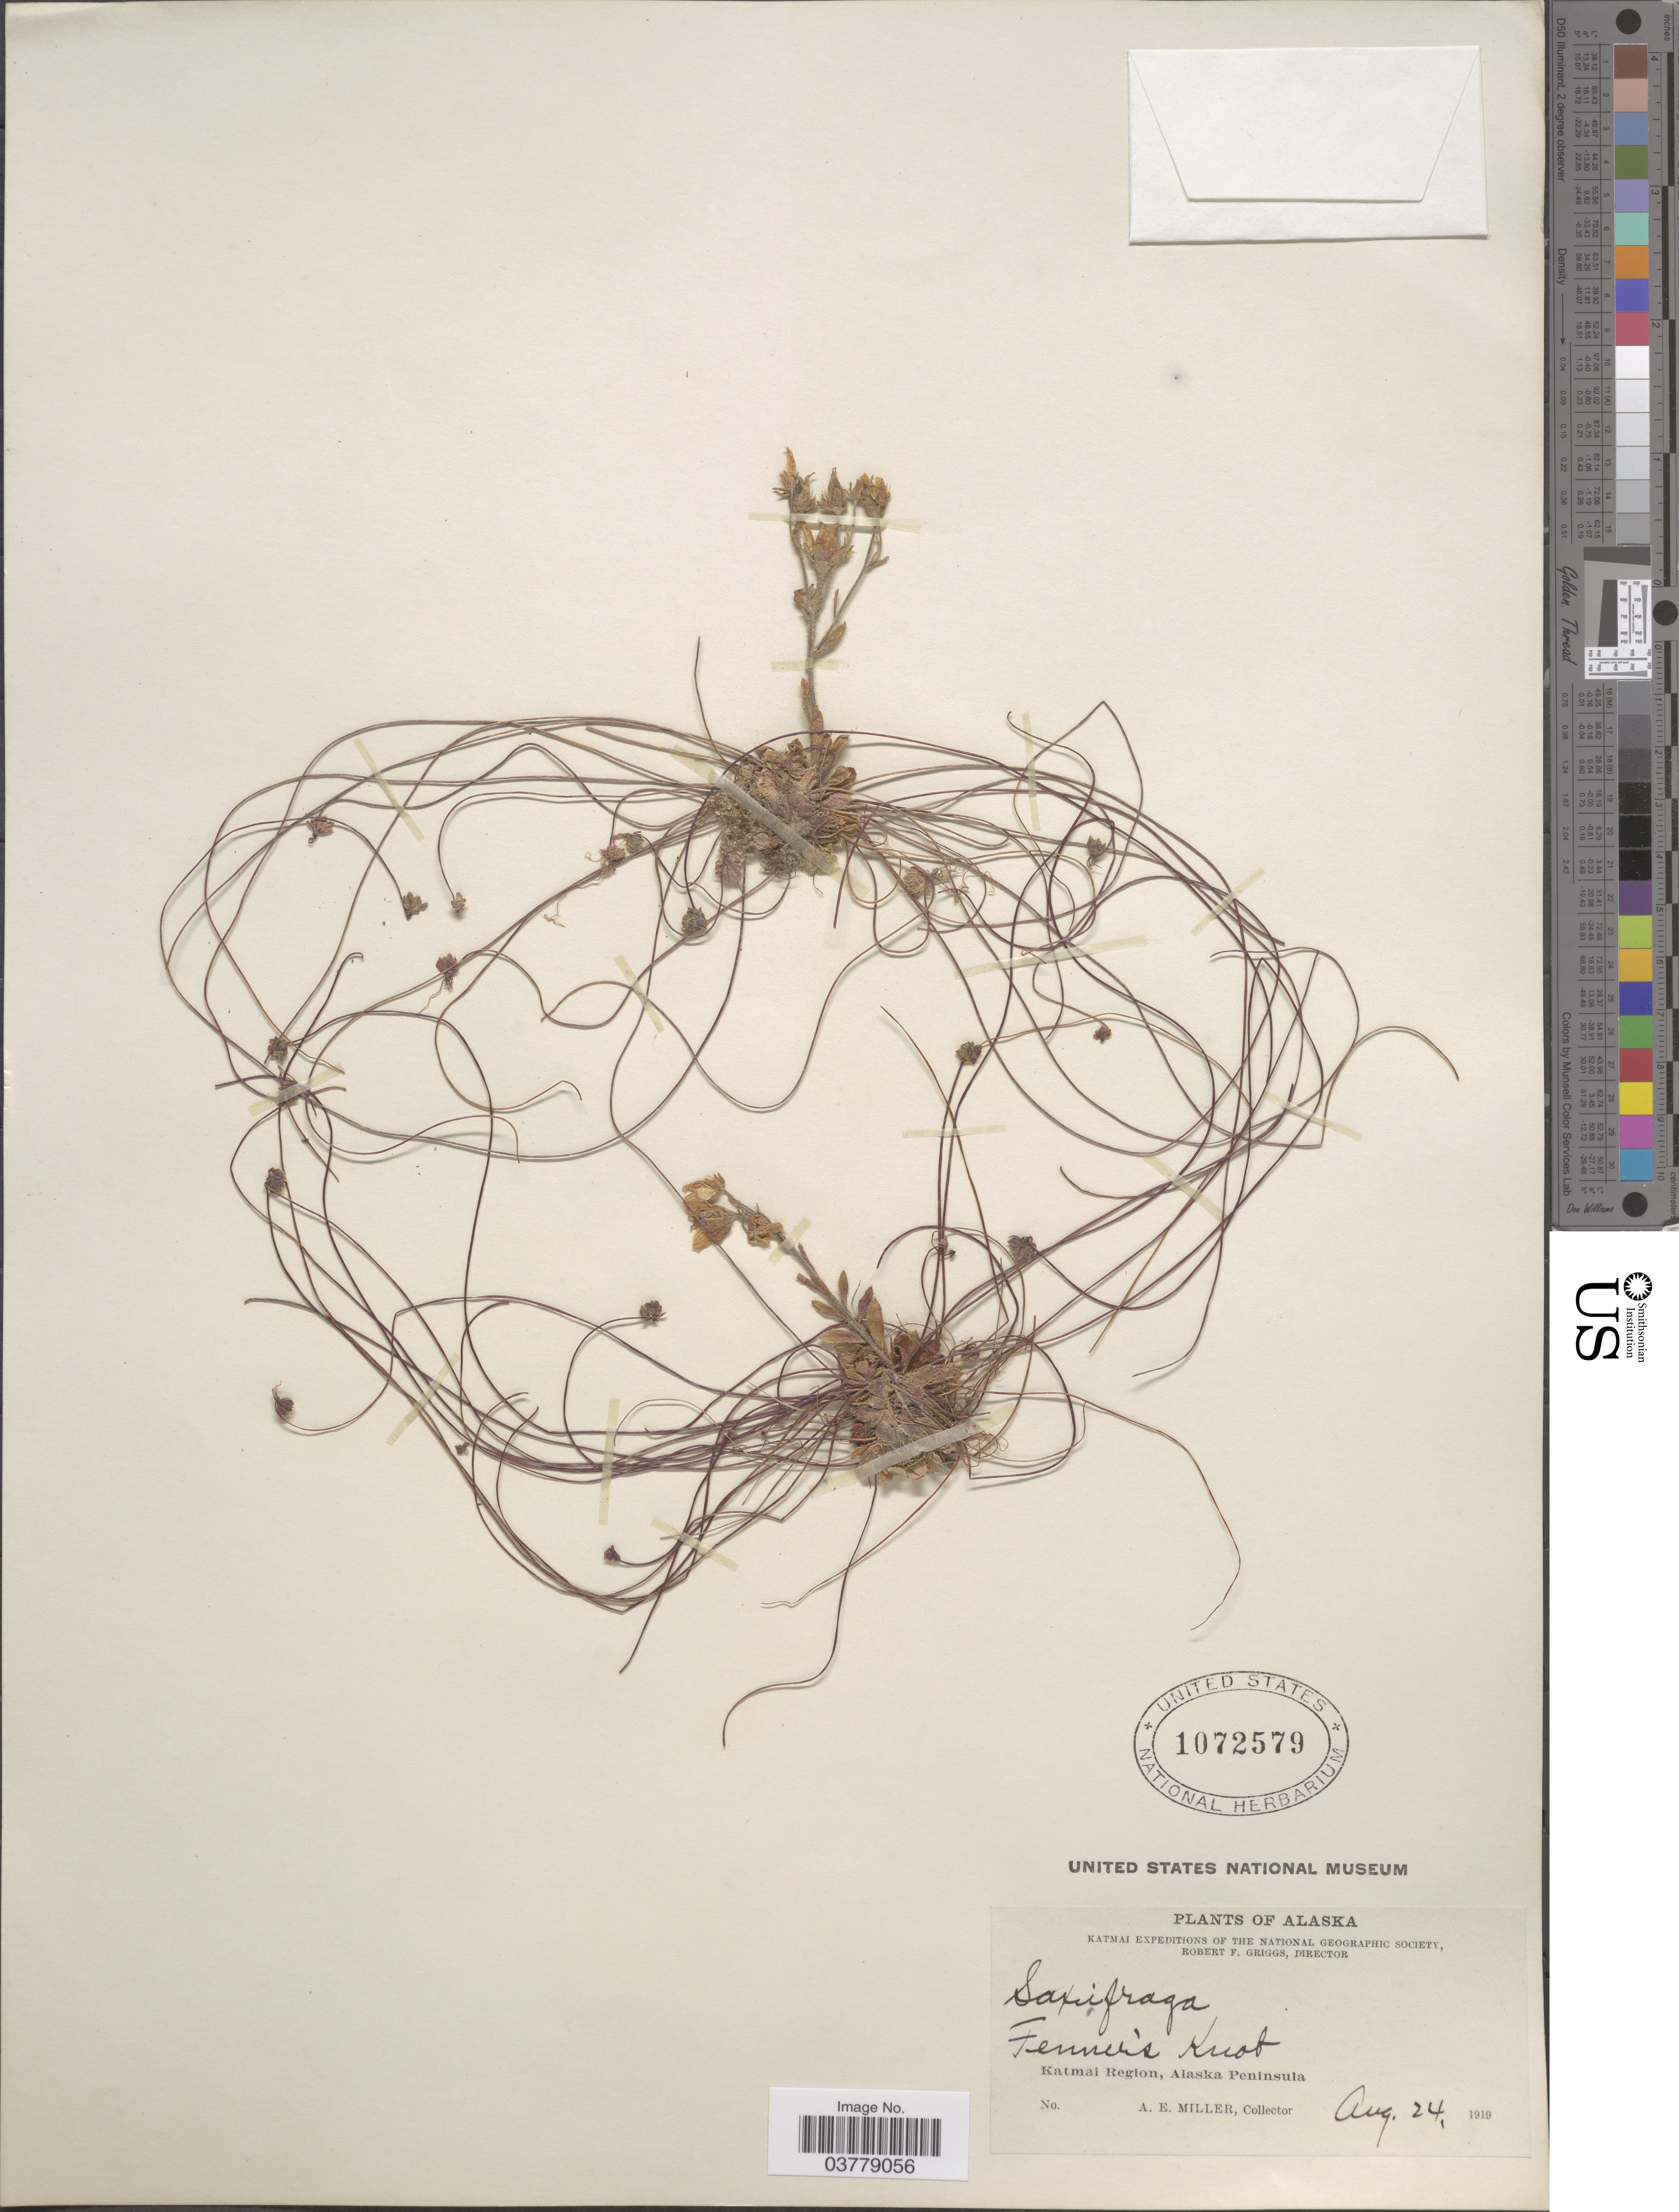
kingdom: Plantae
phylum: Tracheophyta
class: Magnoliopsida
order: Saxifragales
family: Saxifragaceae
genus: Saxifraga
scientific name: Saxifraga flagellaris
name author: Willd. ex Sternb.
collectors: A. E. Miller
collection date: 1919-08-24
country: United States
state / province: Alaska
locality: Katmai. Fenner's Knob. Katmai Region, Alaska Peninsula.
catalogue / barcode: US 1072579